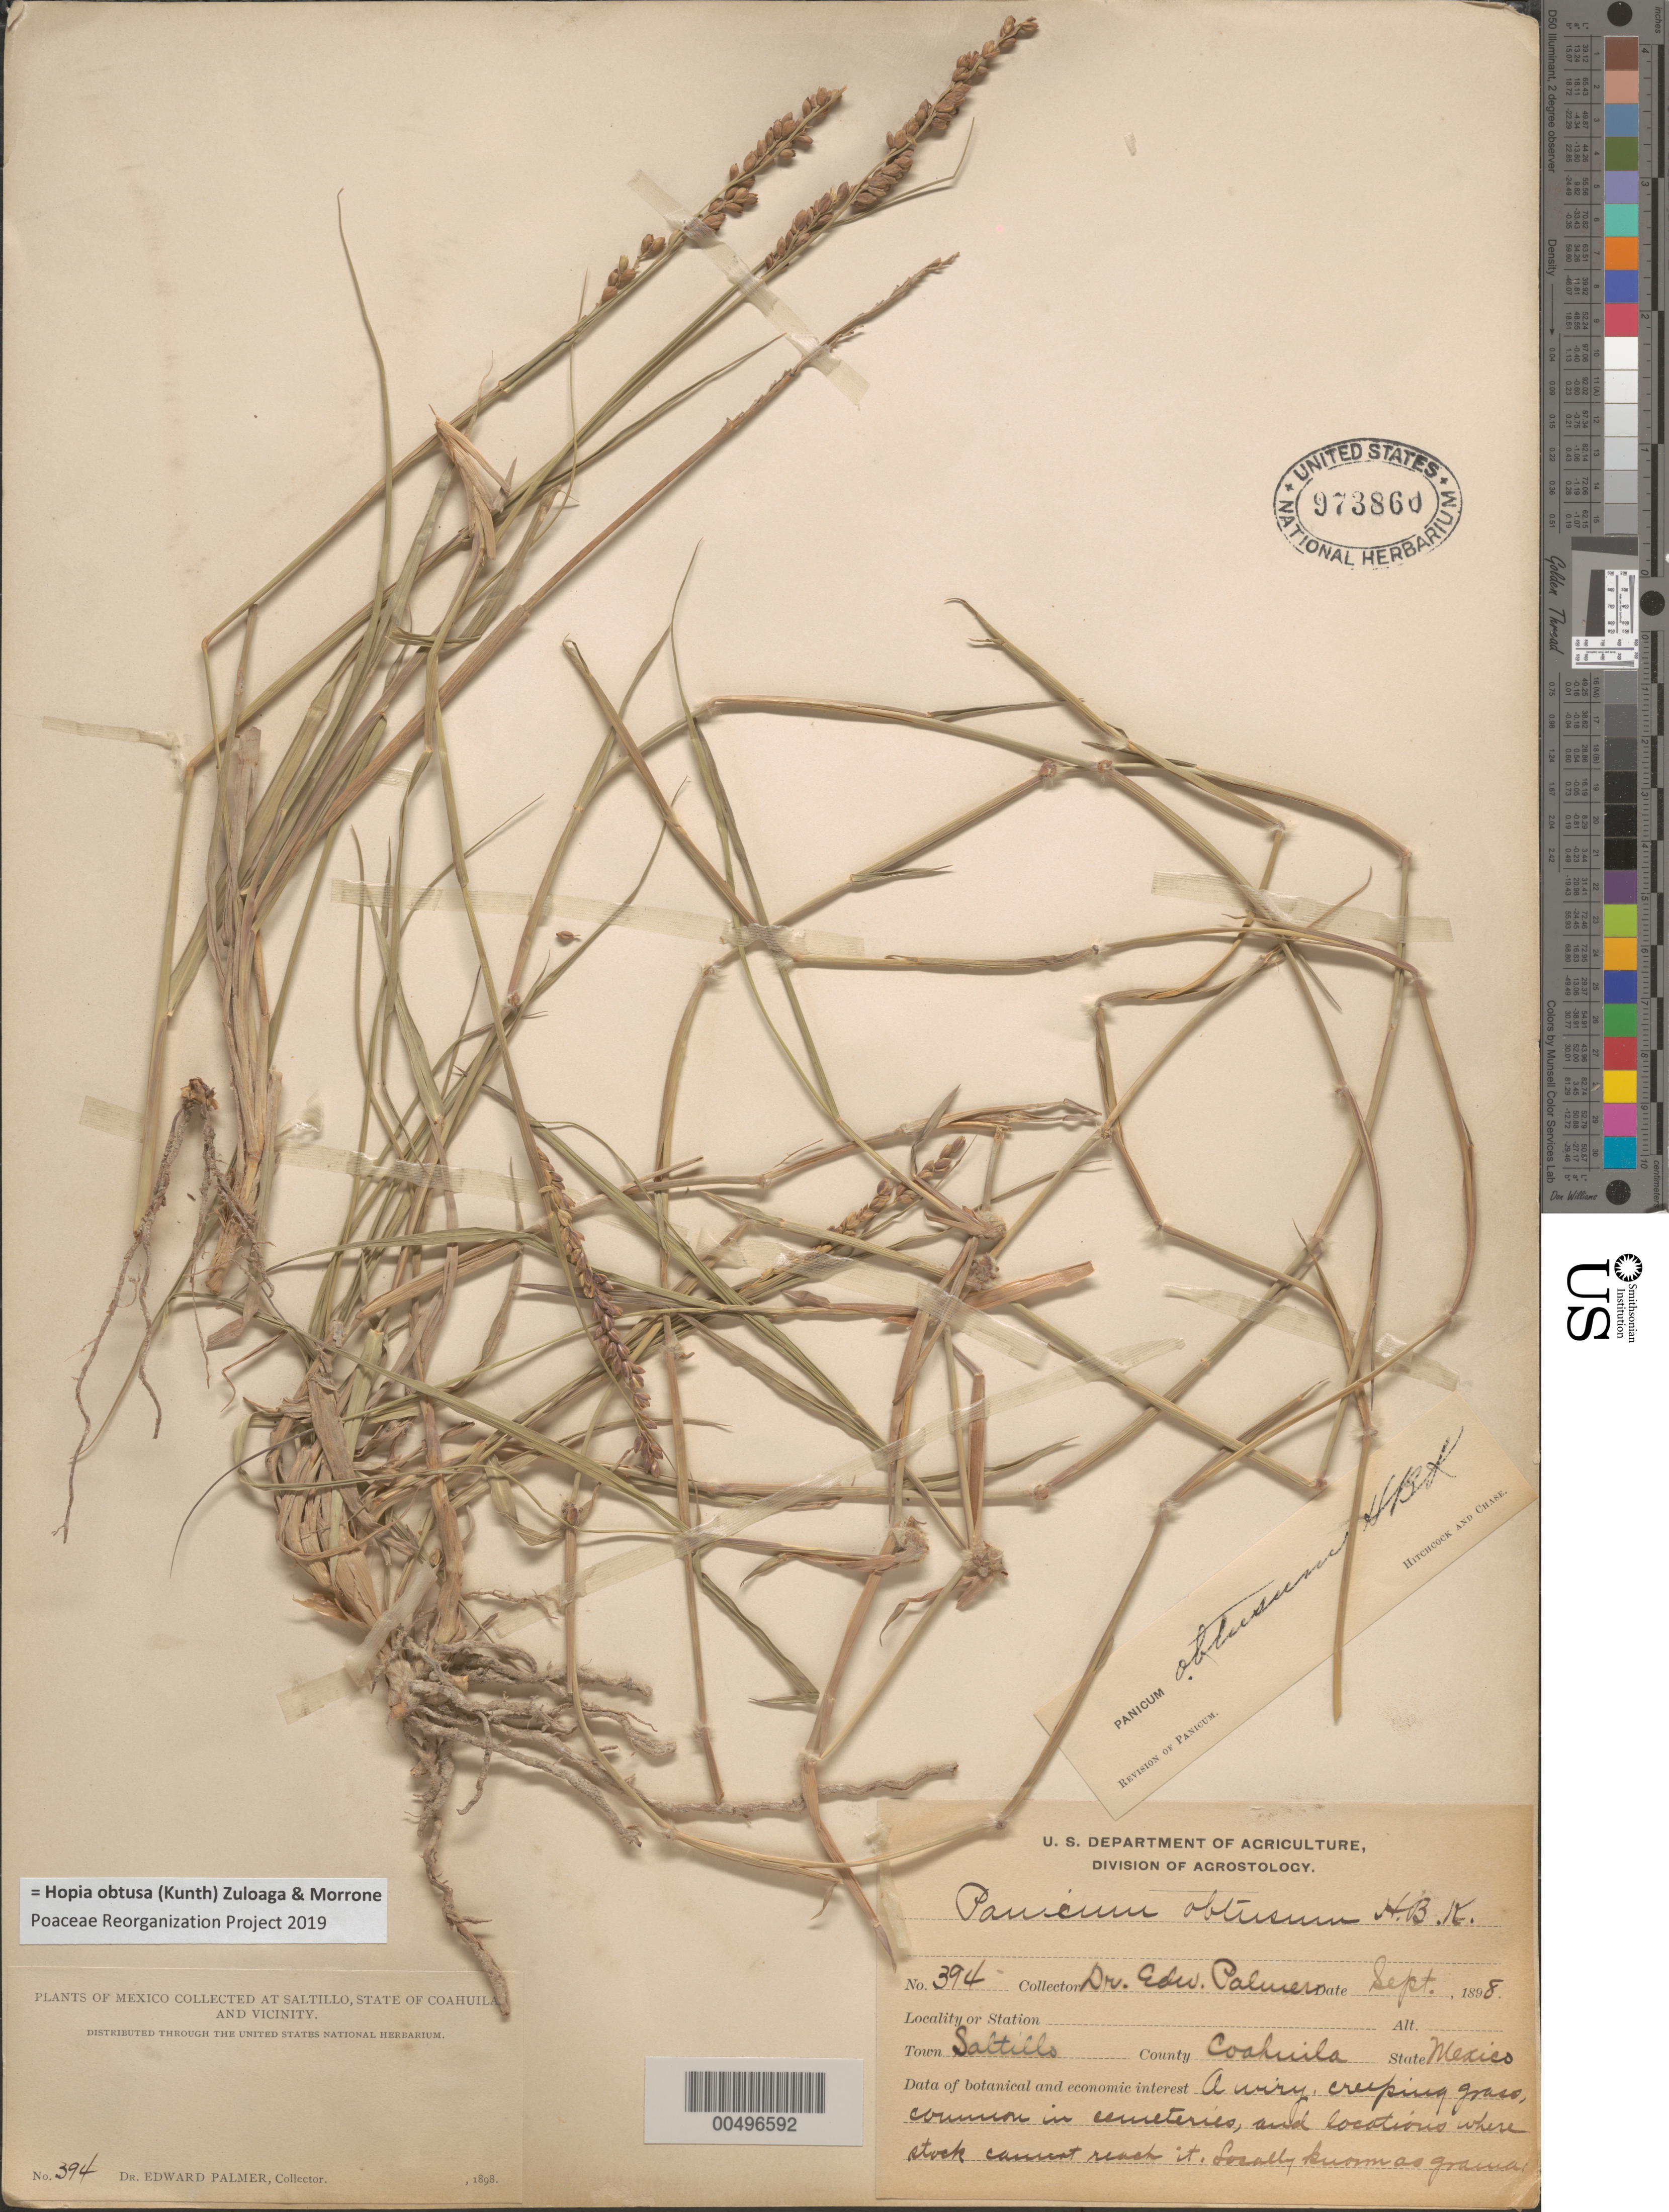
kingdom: Plantae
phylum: Tracheophyta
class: Liliopsida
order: Poales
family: Poaceae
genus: Panicum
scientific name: Panicum obtusum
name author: Kunth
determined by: Hitchcock, A. S.; Chase, [M.] A.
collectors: E. Palmer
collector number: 394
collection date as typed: Sep 1898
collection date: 1898-09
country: Mexico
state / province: Coahuila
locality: Saltillo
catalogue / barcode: US 973860